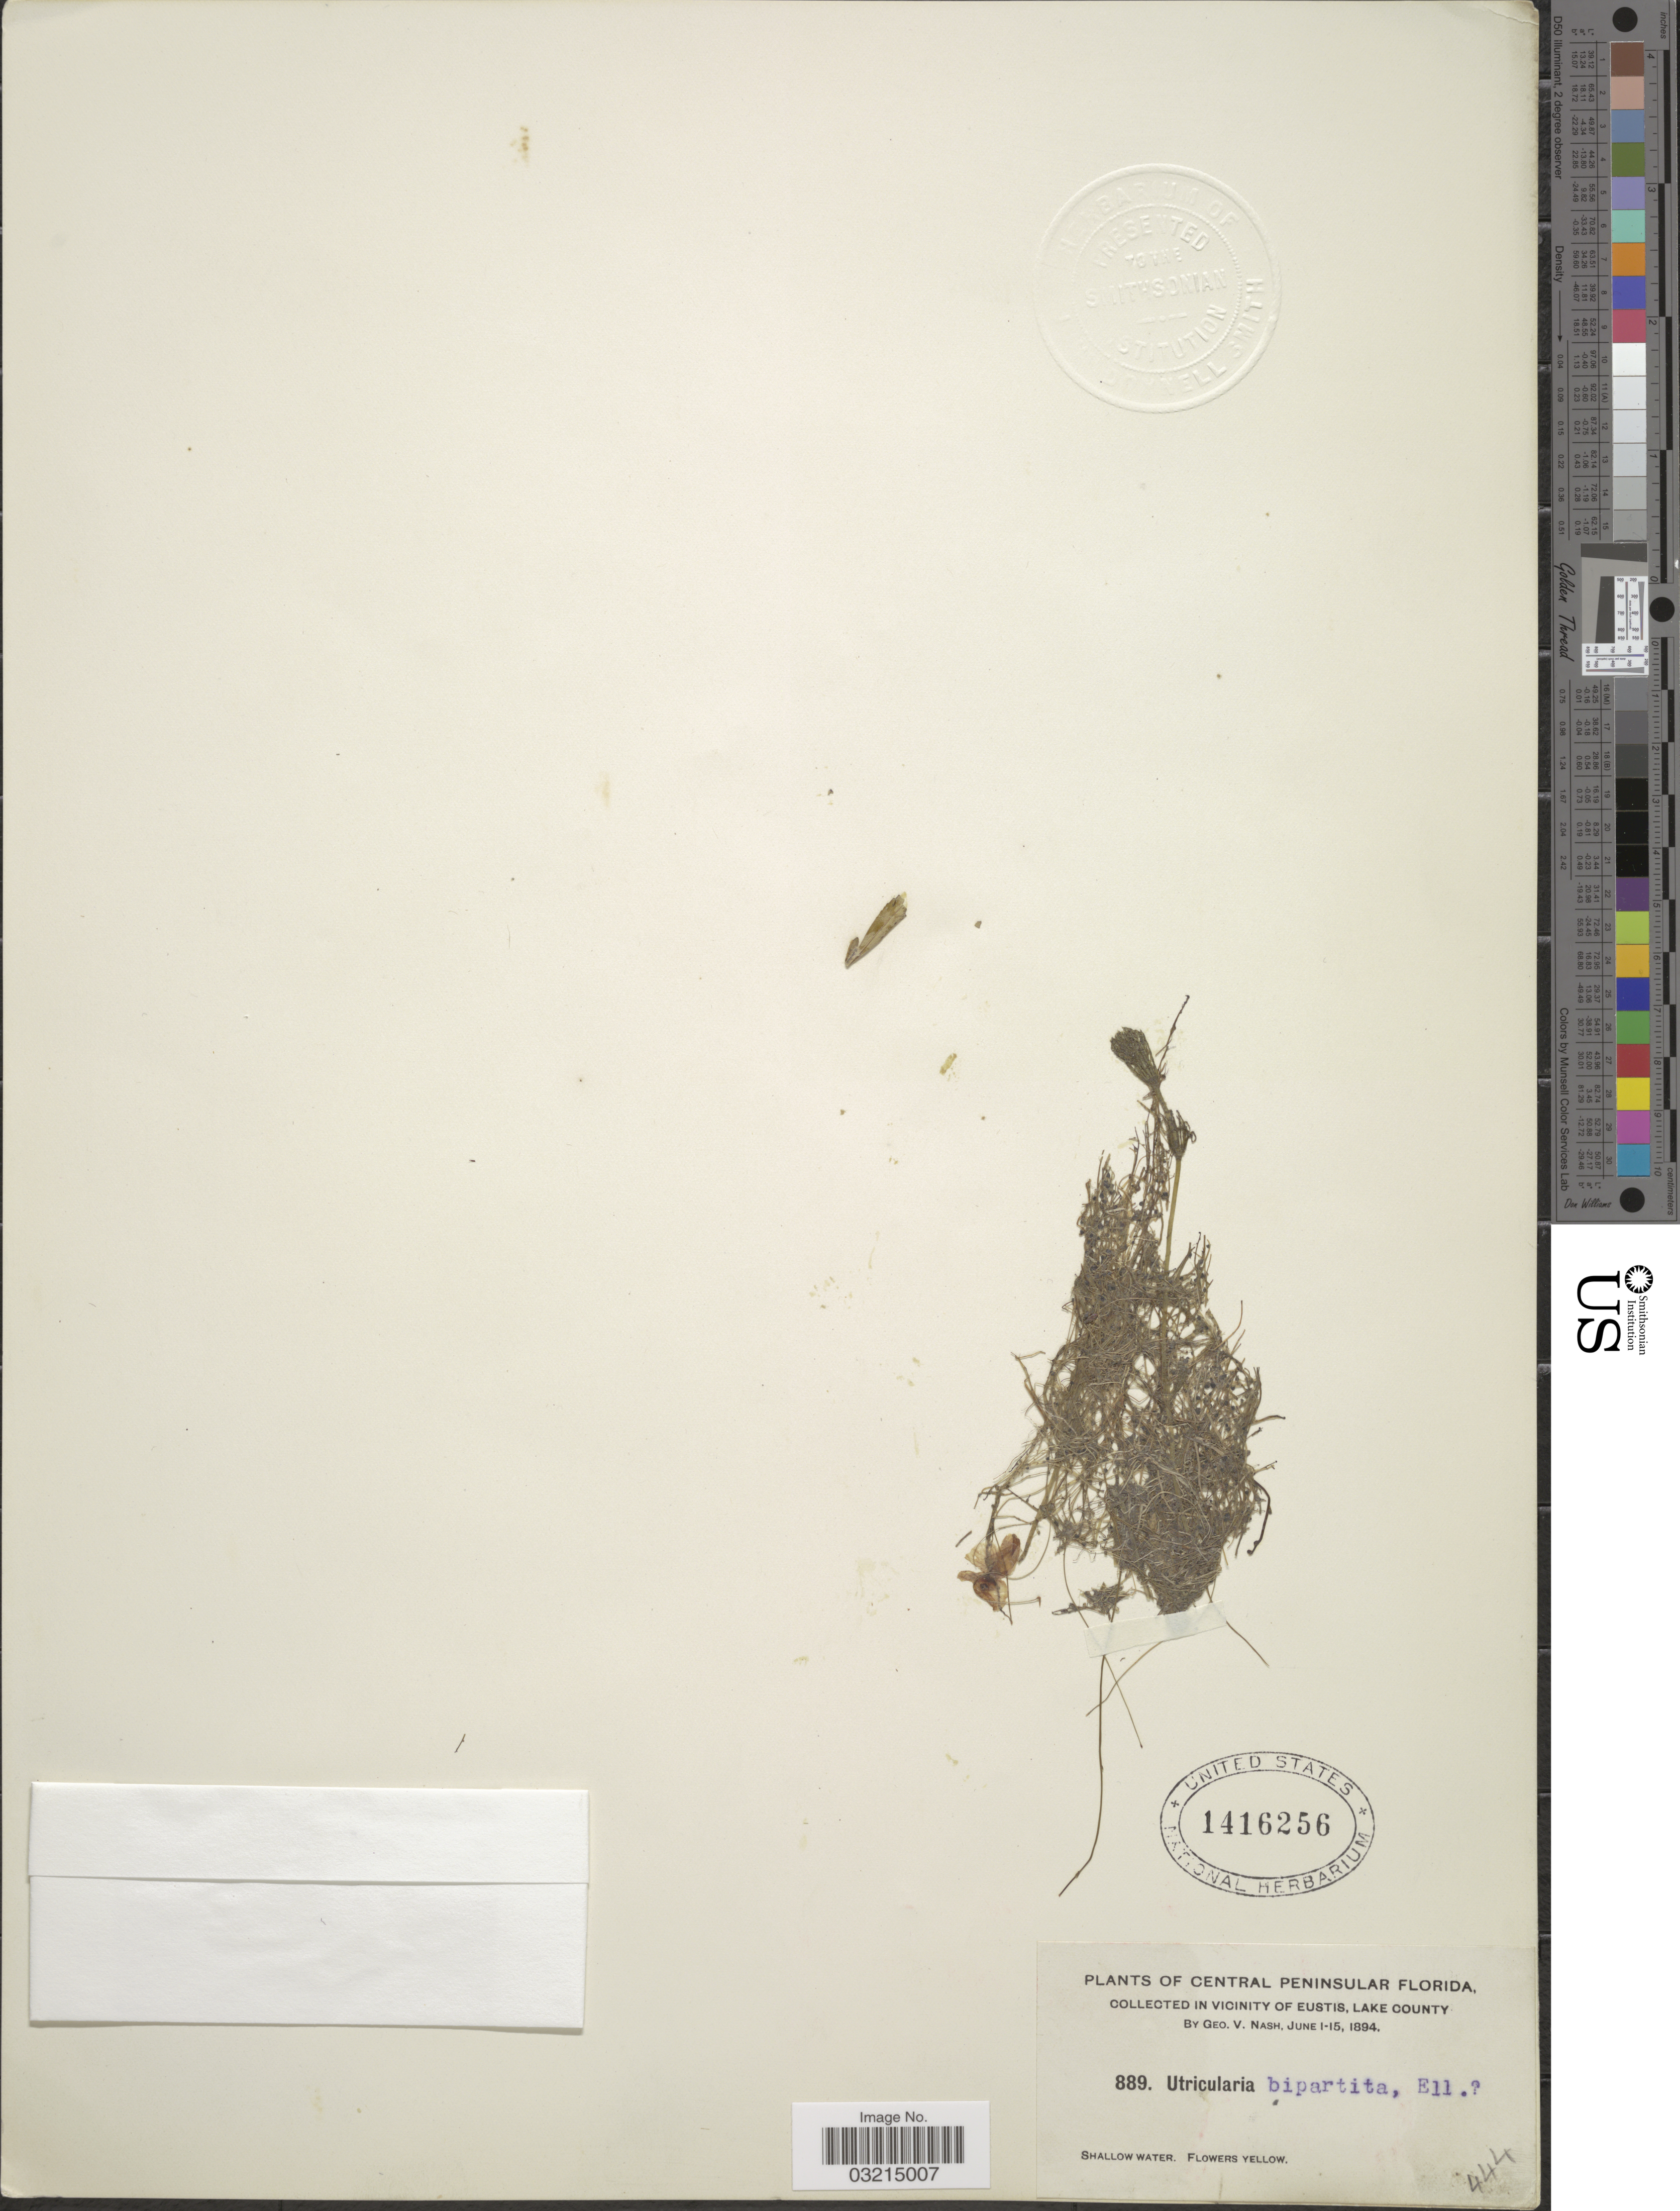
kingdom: Plantae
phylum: Tracheophyta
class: Magnoliopsida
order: Lamiales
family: Lentibulariaceae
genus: Utricularia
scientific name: Utricularia bipartita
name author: Elliott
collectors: G. V. Nash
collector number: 889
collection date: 1894-06-01/1894-06-15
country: United States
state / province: Florida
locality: Central Peninsular Florida. Vicinity of Eustis, Lake County.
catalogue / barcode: US 1416256